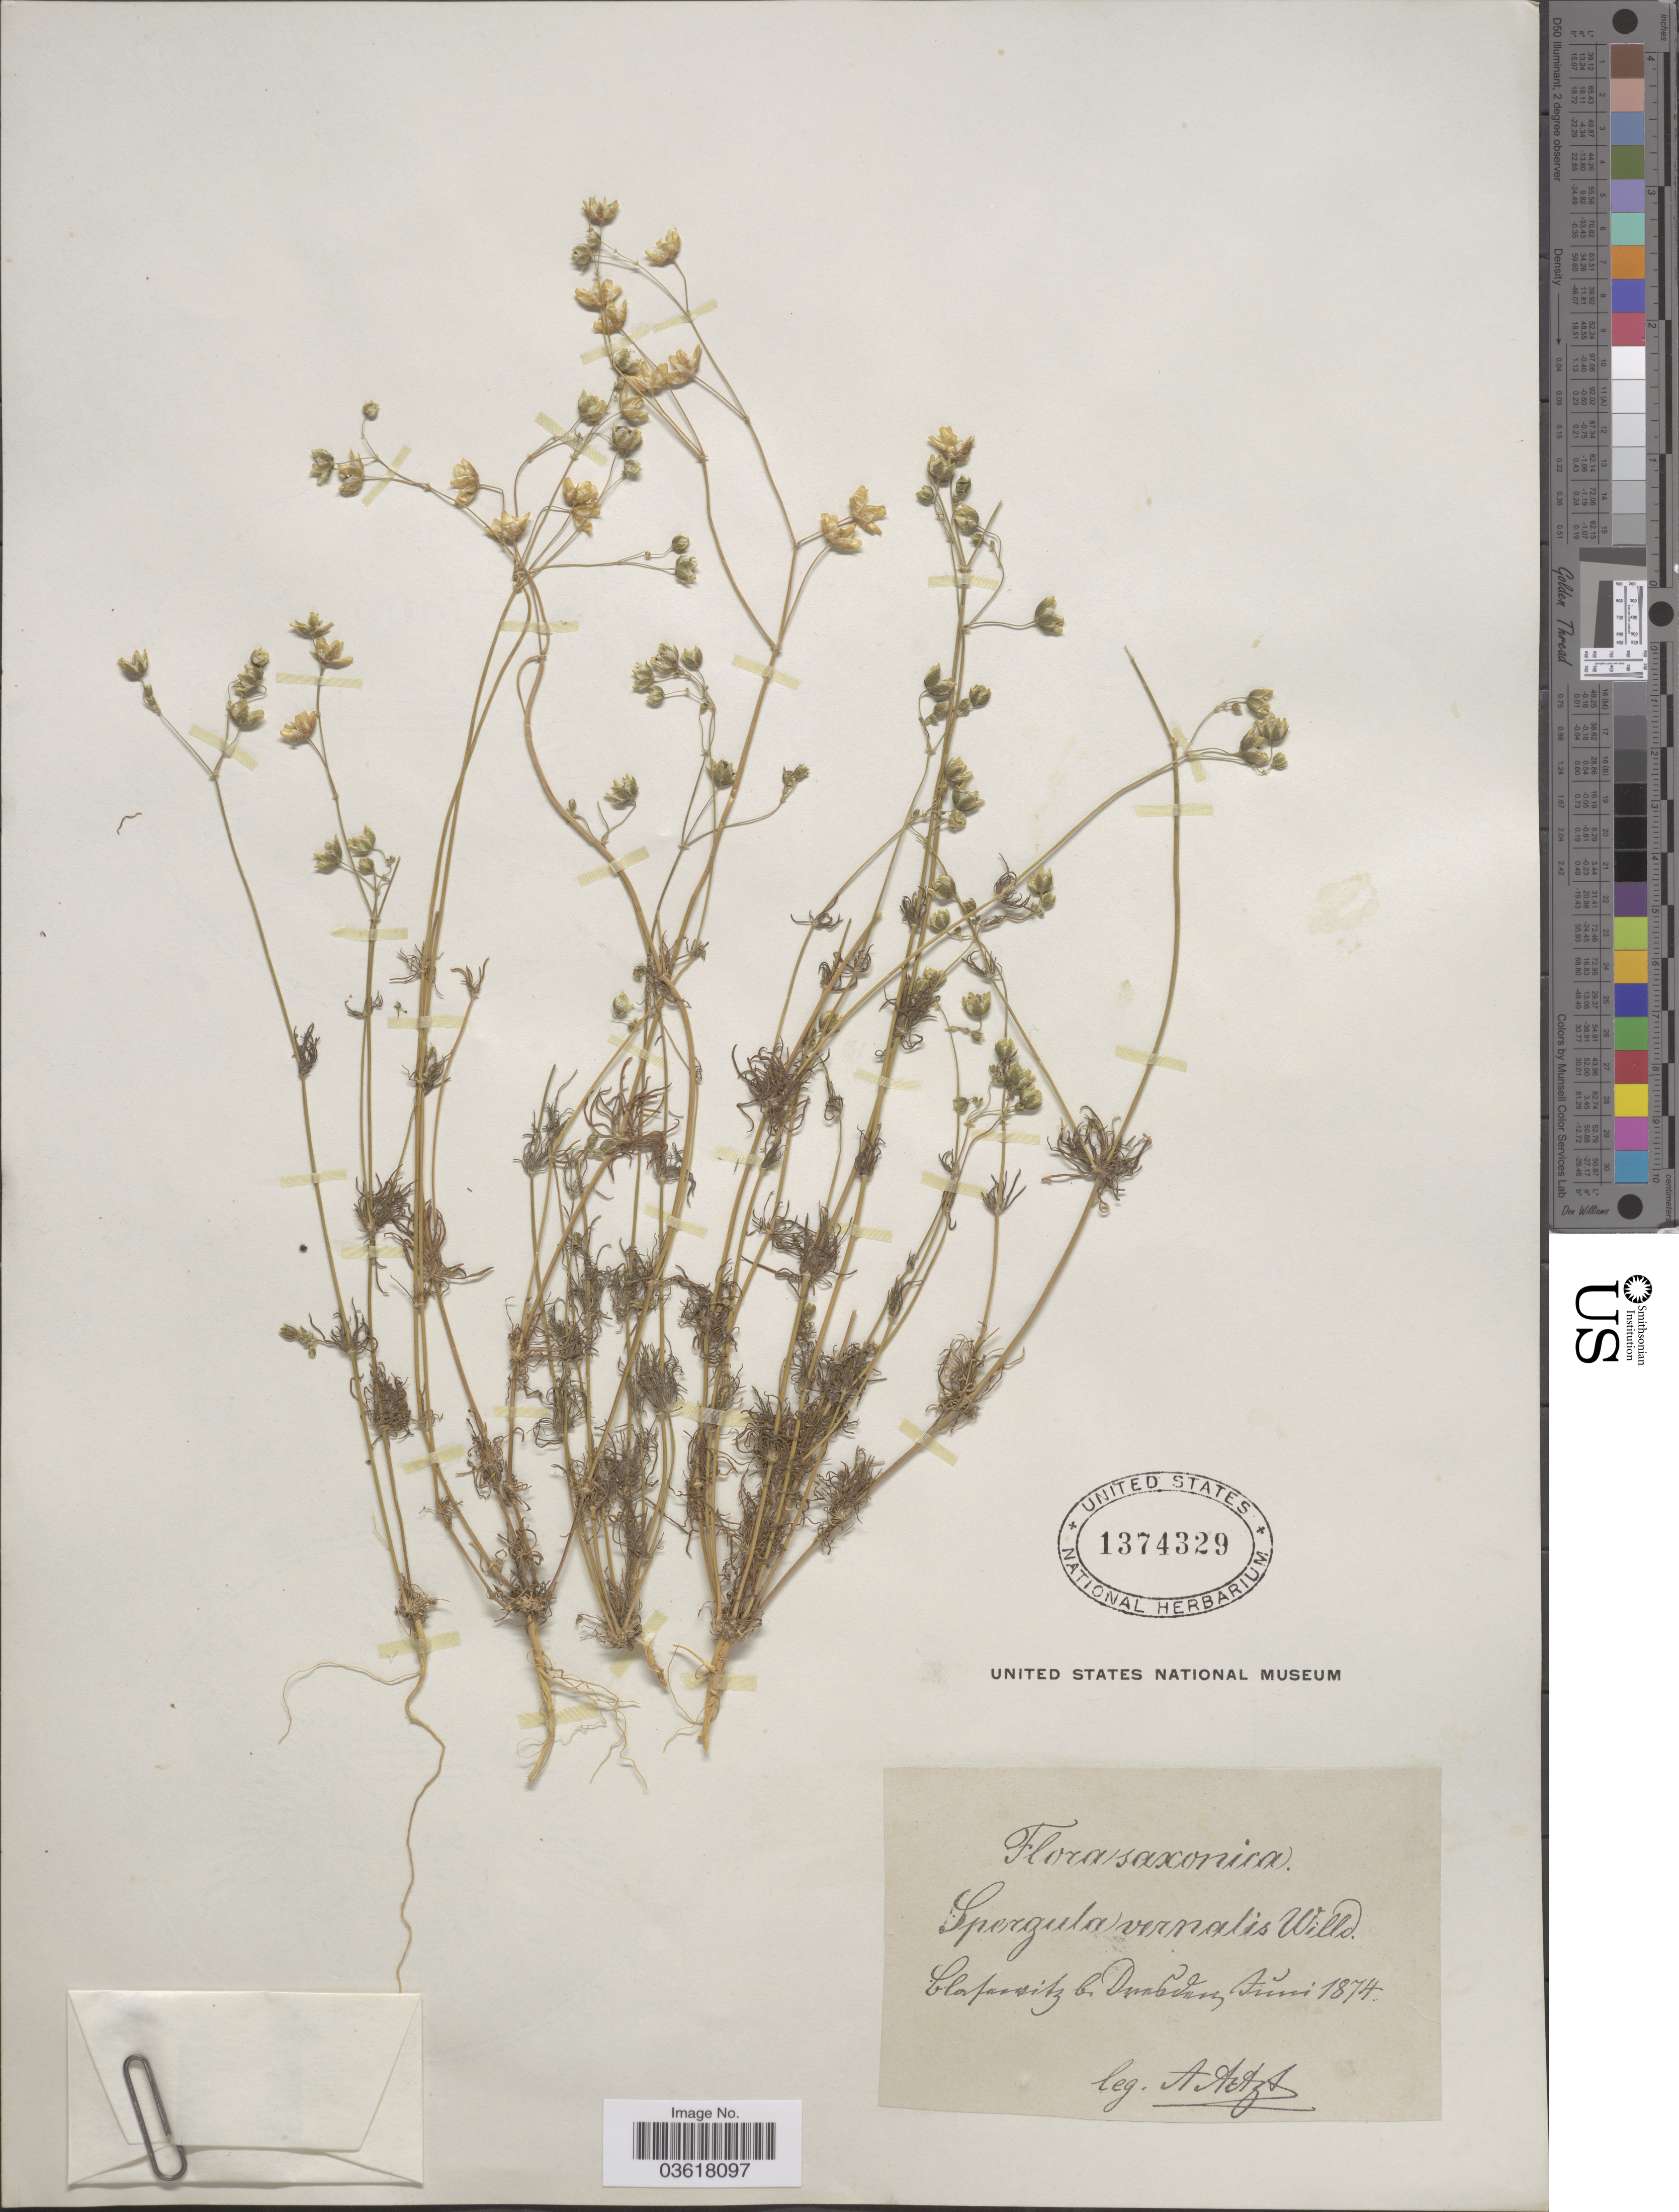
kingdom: Plantae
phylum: Tracheophyta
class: Magnoliopsida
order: Caryophyllales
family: Caryophyllaceae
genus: Spergula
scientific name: Spergula vernalis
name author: Willd.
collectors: A. Artzt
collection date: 1874-06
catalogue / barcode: US 1374329